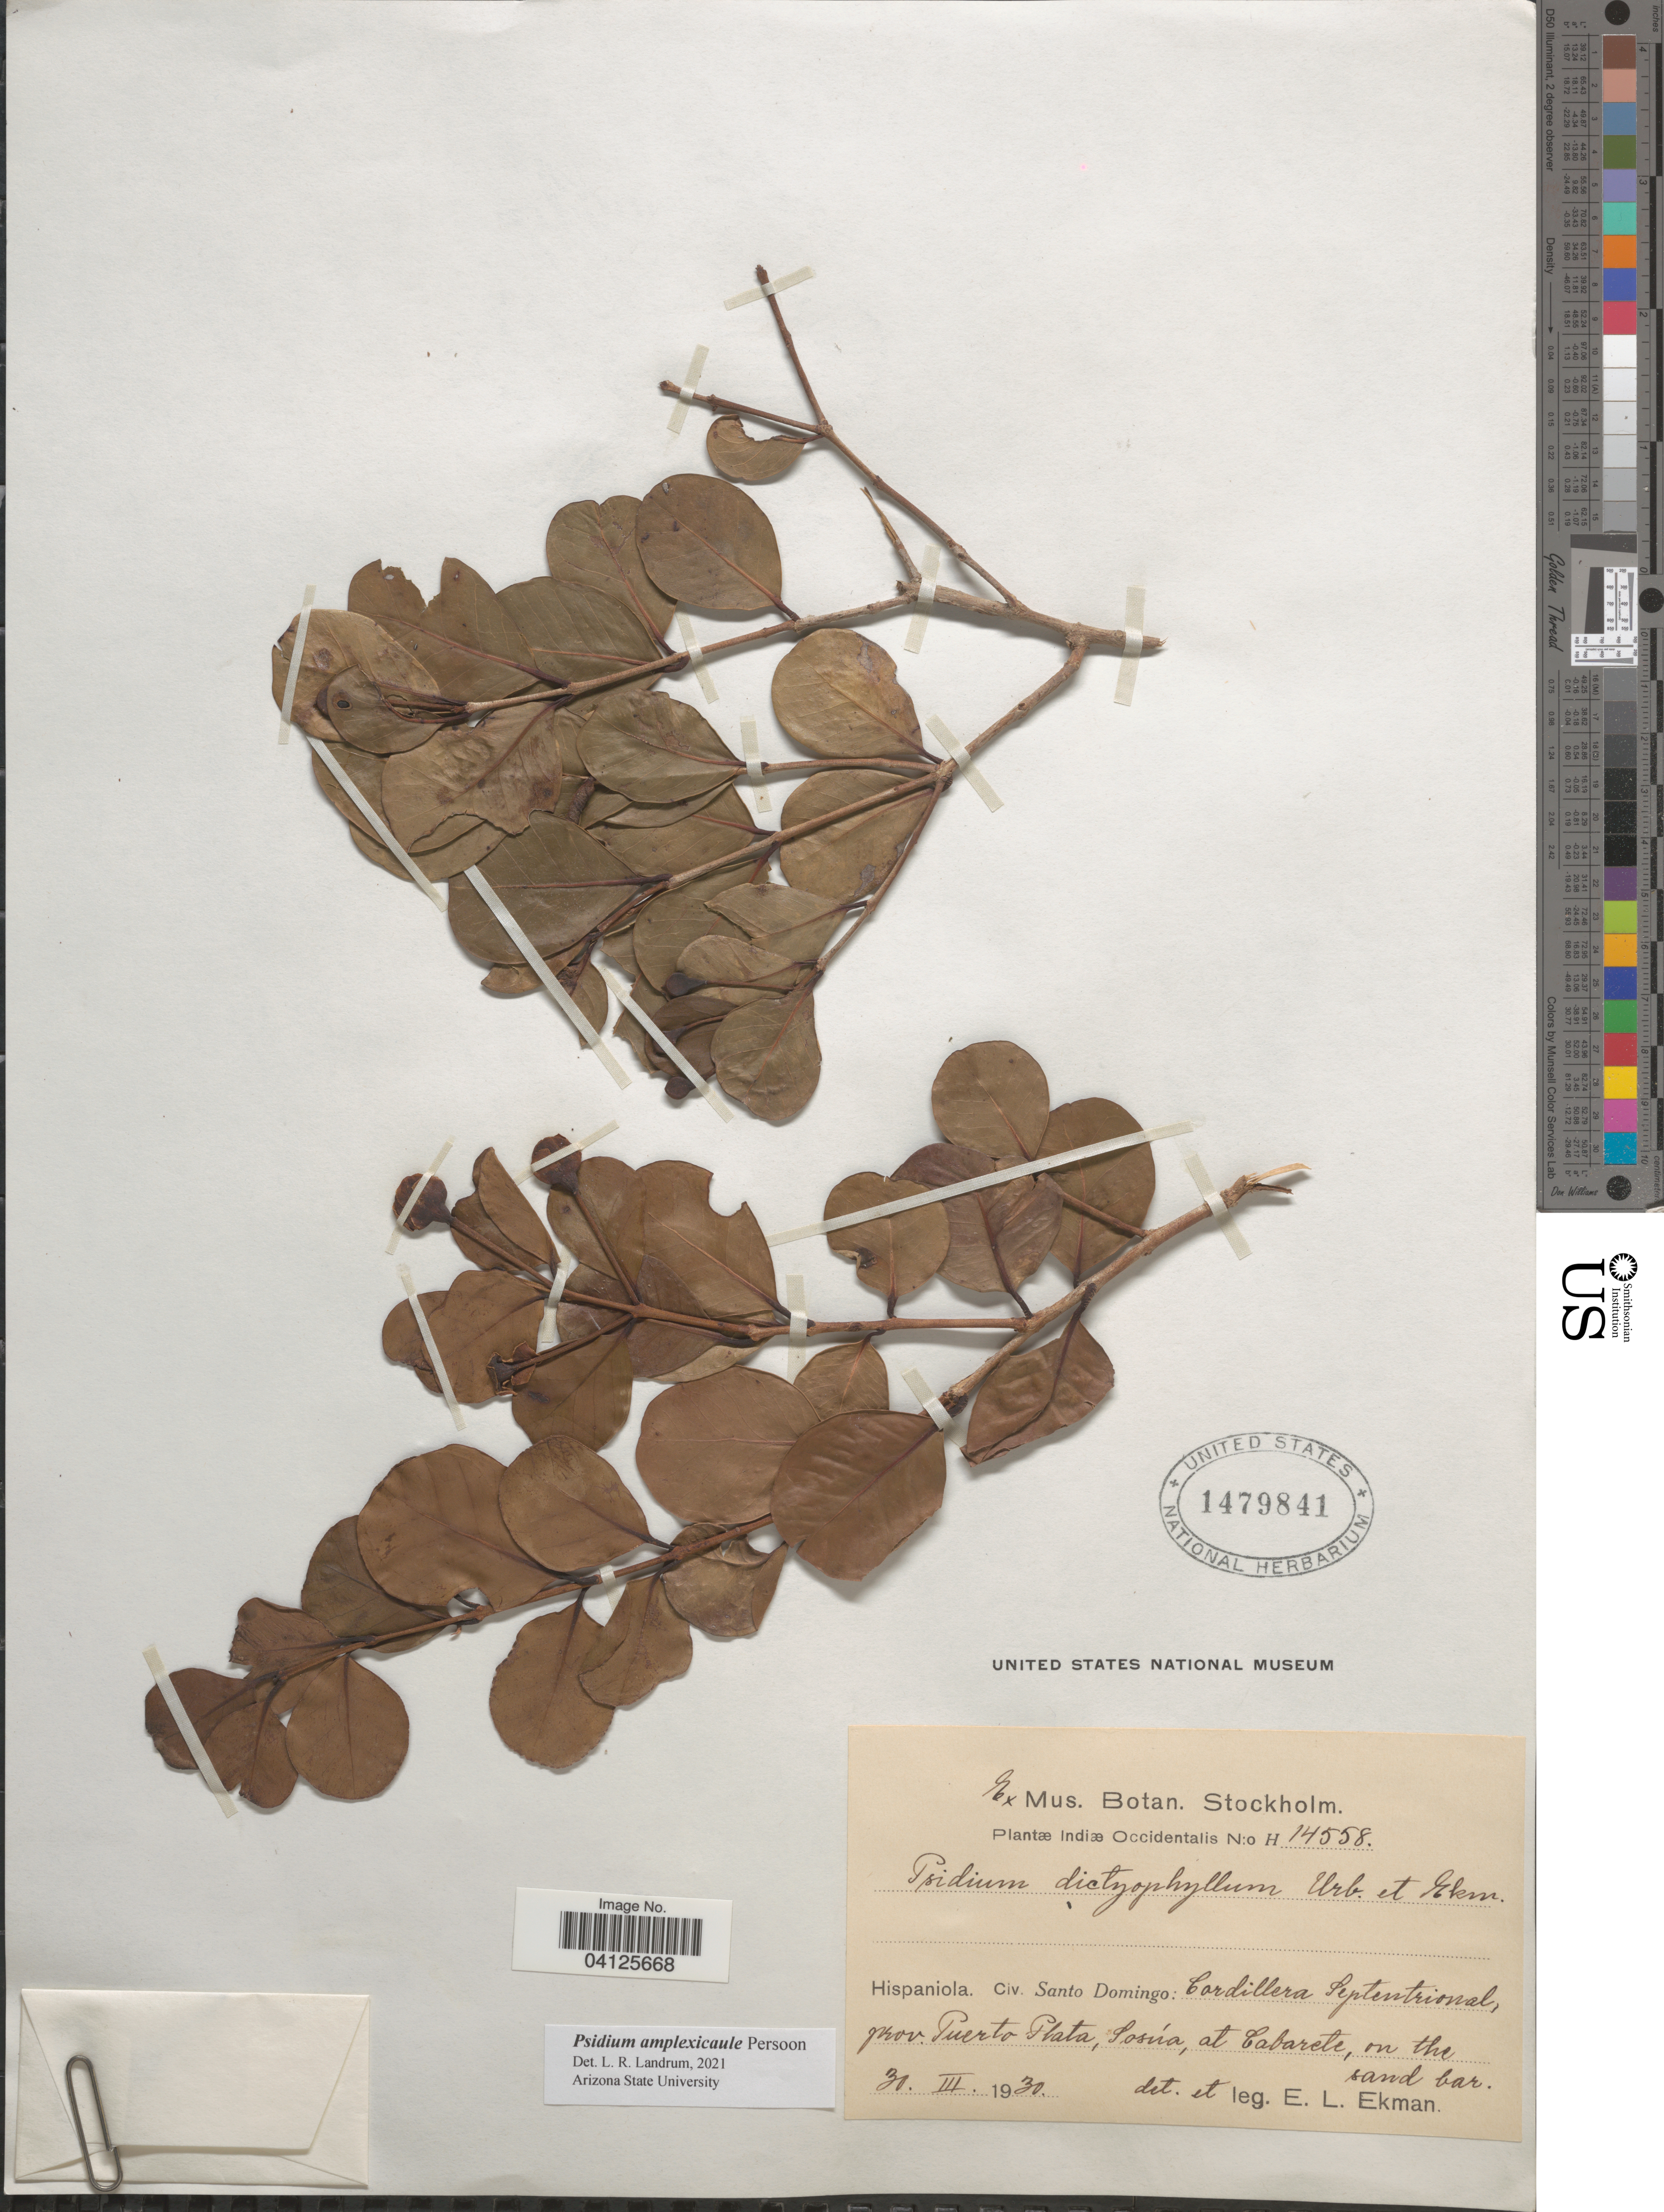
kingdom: Plantae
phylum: Tracheophyta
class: Magnoliopsida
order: Myrtales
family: Myrtaceae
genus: Psidium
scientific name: Psidium amplexicaule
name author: Pers.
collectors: E. L. Ekman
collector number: H14558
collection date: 1930-03-30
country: Dominican Republic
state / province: Puerto Plata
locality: Indiæ Occidentalis. Hispaniola. Civ. Santo Domingo: Cordillera Septentrional, at Cabarete, on the sand bar.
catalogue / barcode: US 1479841